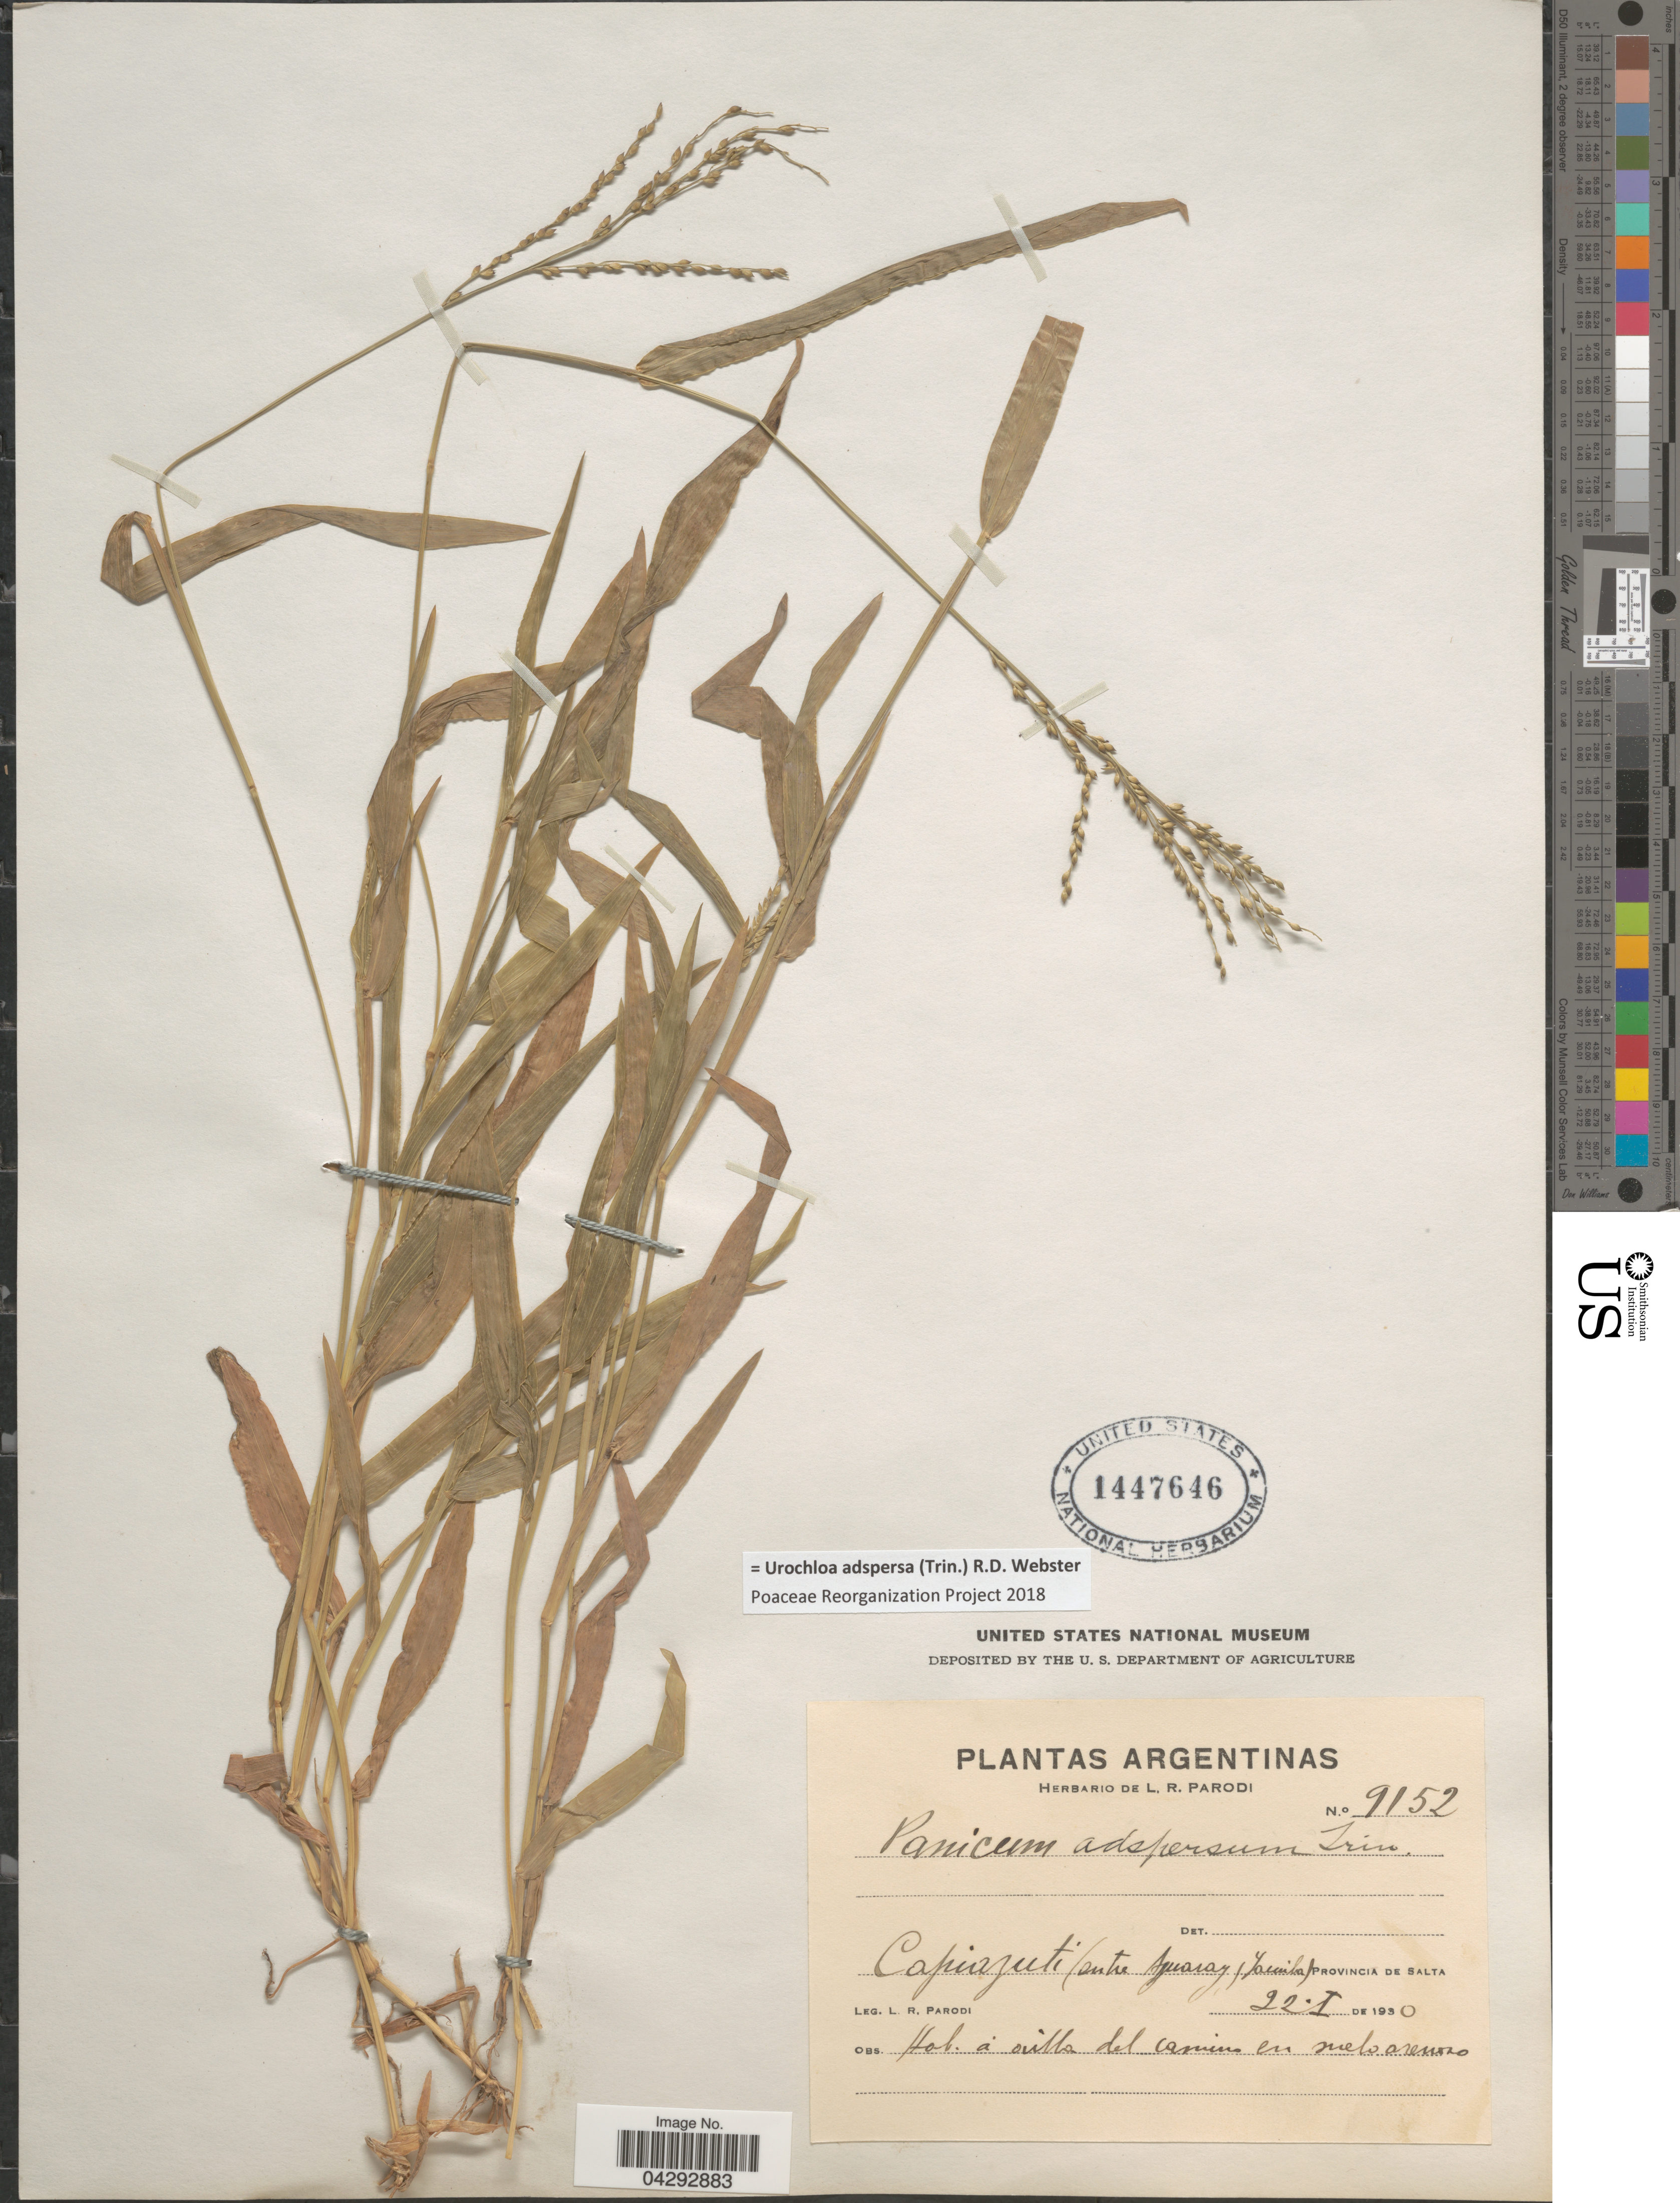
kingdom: Plantae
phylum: Tracheophyta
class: Liliopsida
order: Poales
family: Poaceae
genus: Urochloa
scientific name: Urochloa adspersa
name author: (Trin.) R.D. Webster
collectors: L. R. Parodi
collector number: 9152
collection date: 1930-01-22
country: Argentina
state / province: Salta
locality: Capiazuti (entre Aguaray, Jamila). A orilla del camino en suelo arenoso.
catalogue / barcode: US 1447646